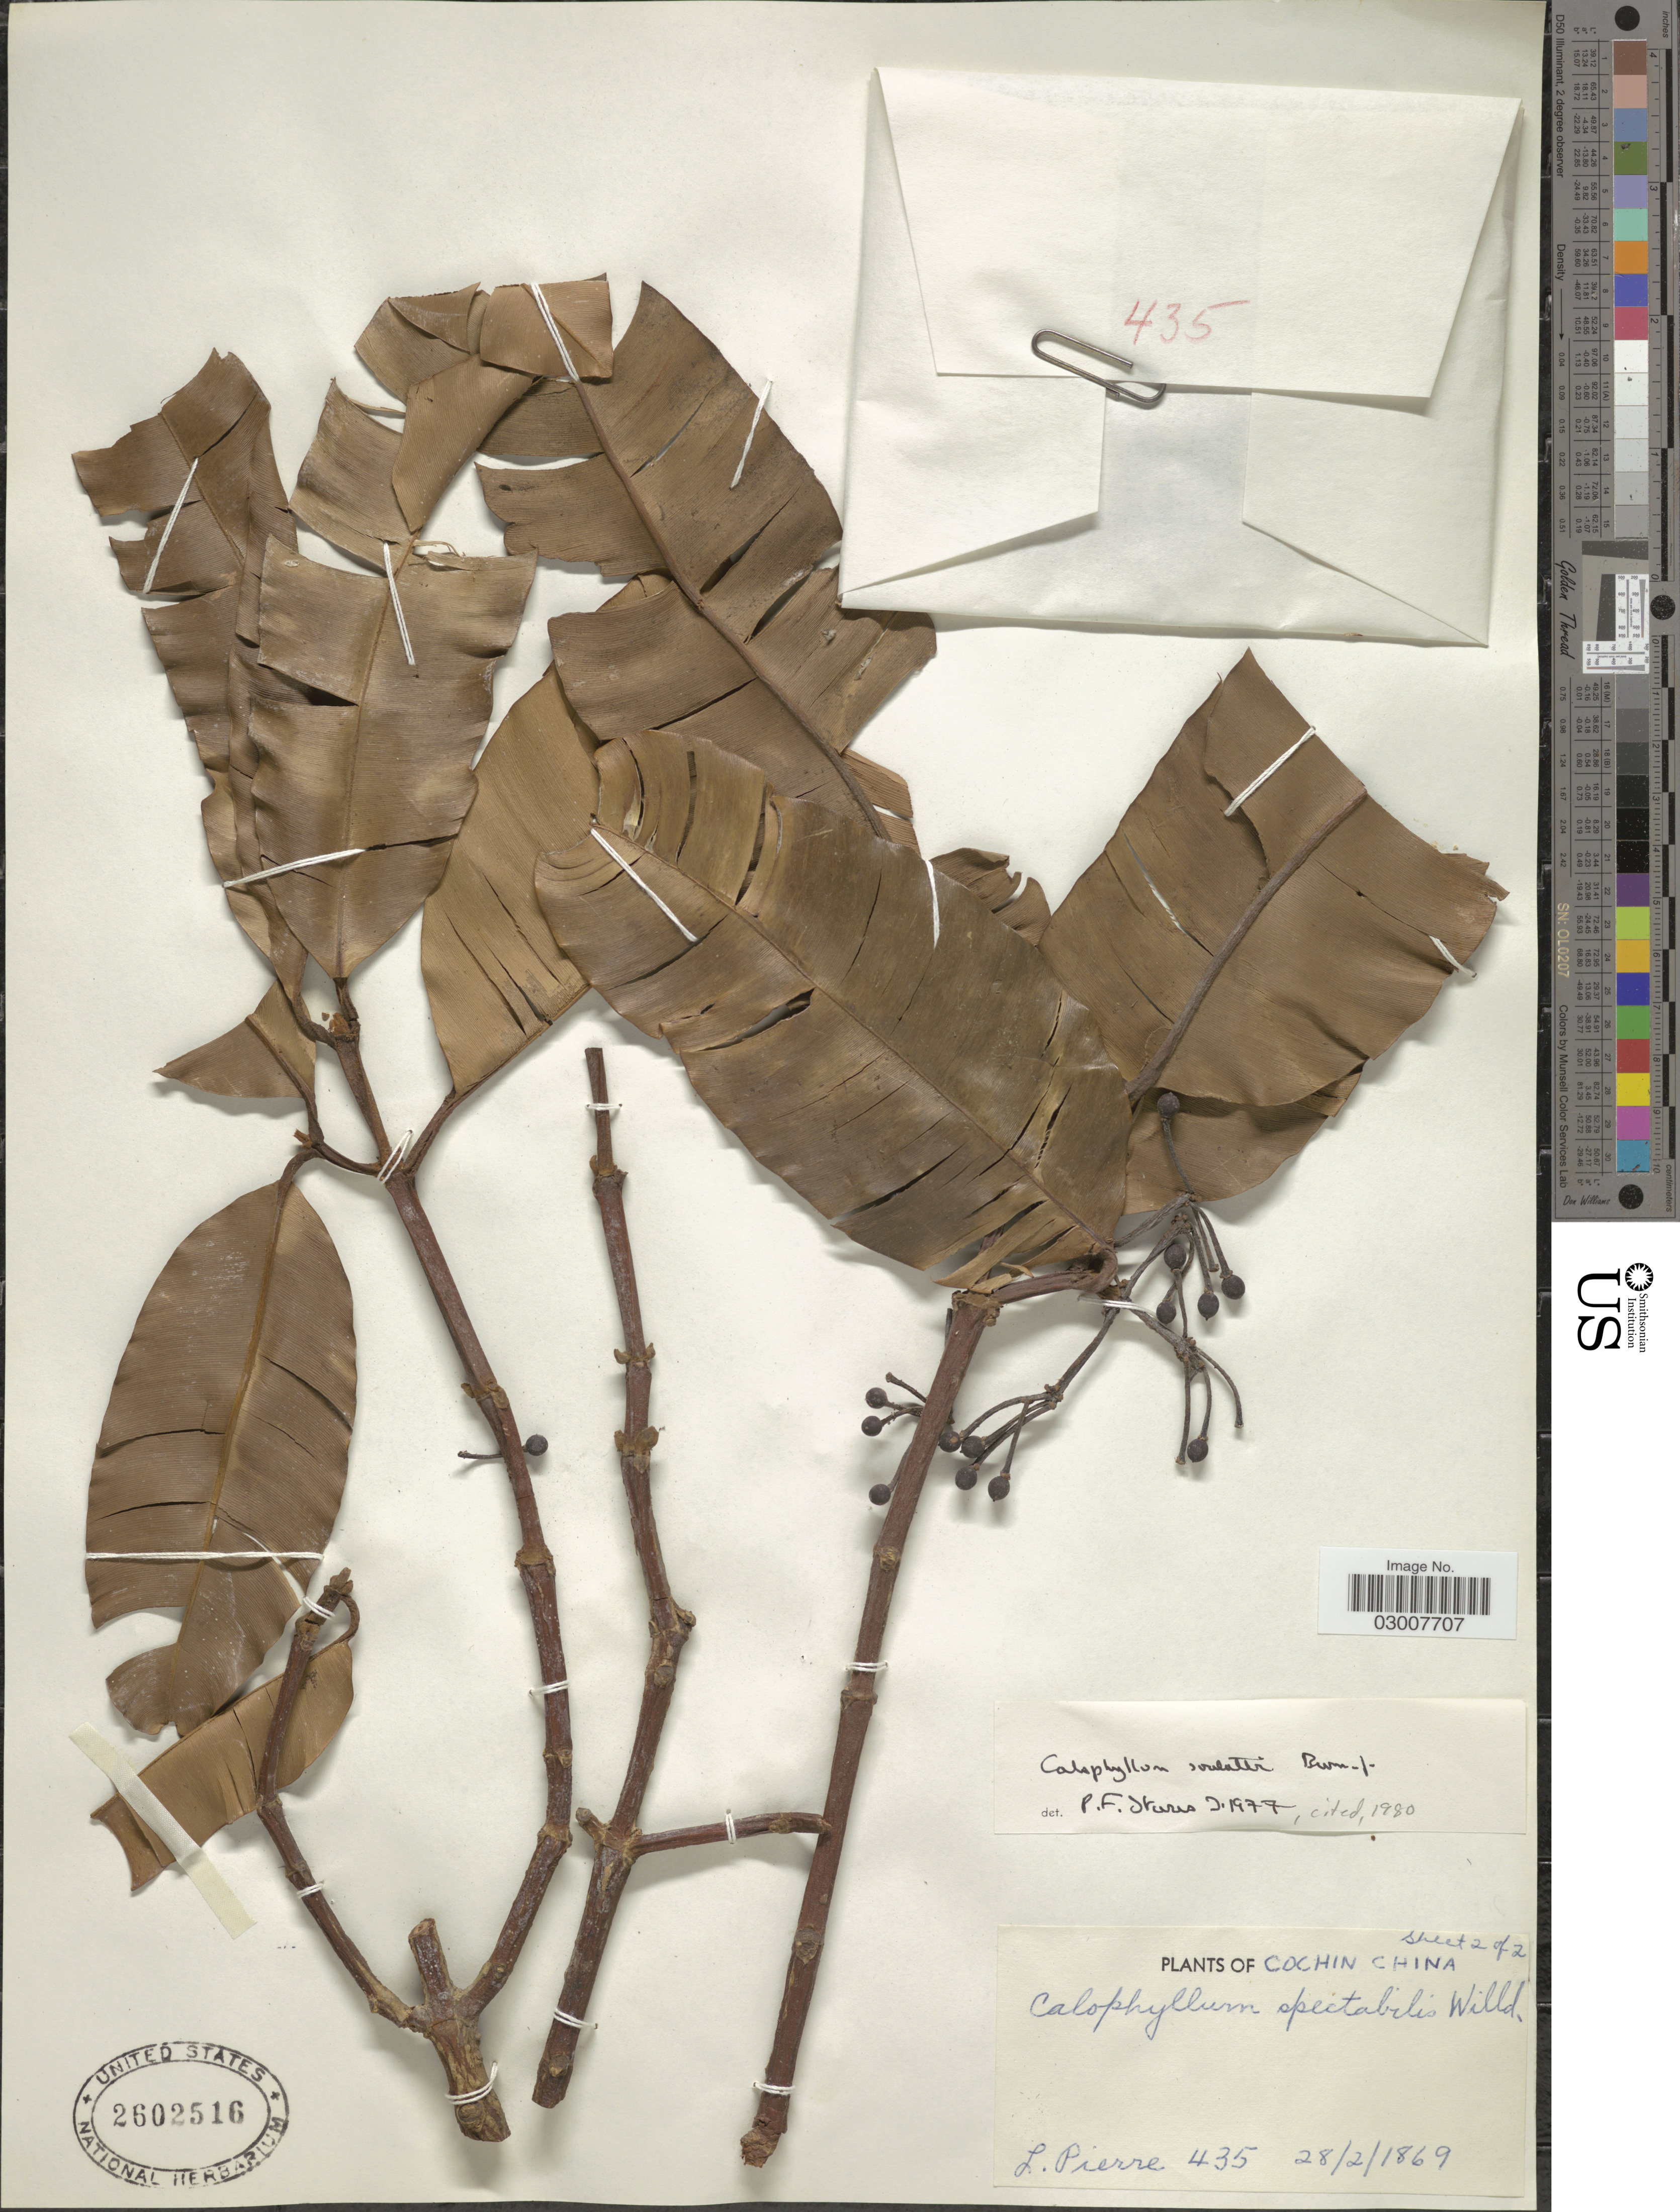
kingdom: Plantae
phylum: Tracheophyta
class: Magnoliopsida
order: Malpighiales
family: Calophyllaceae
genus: Calophyllum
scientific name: Calophyllum soulattri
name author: Burm. f.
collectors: L. Pierre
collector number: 435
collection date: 1869-02-28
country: Vietnam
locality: Cochin China.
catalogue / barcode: US 2602516